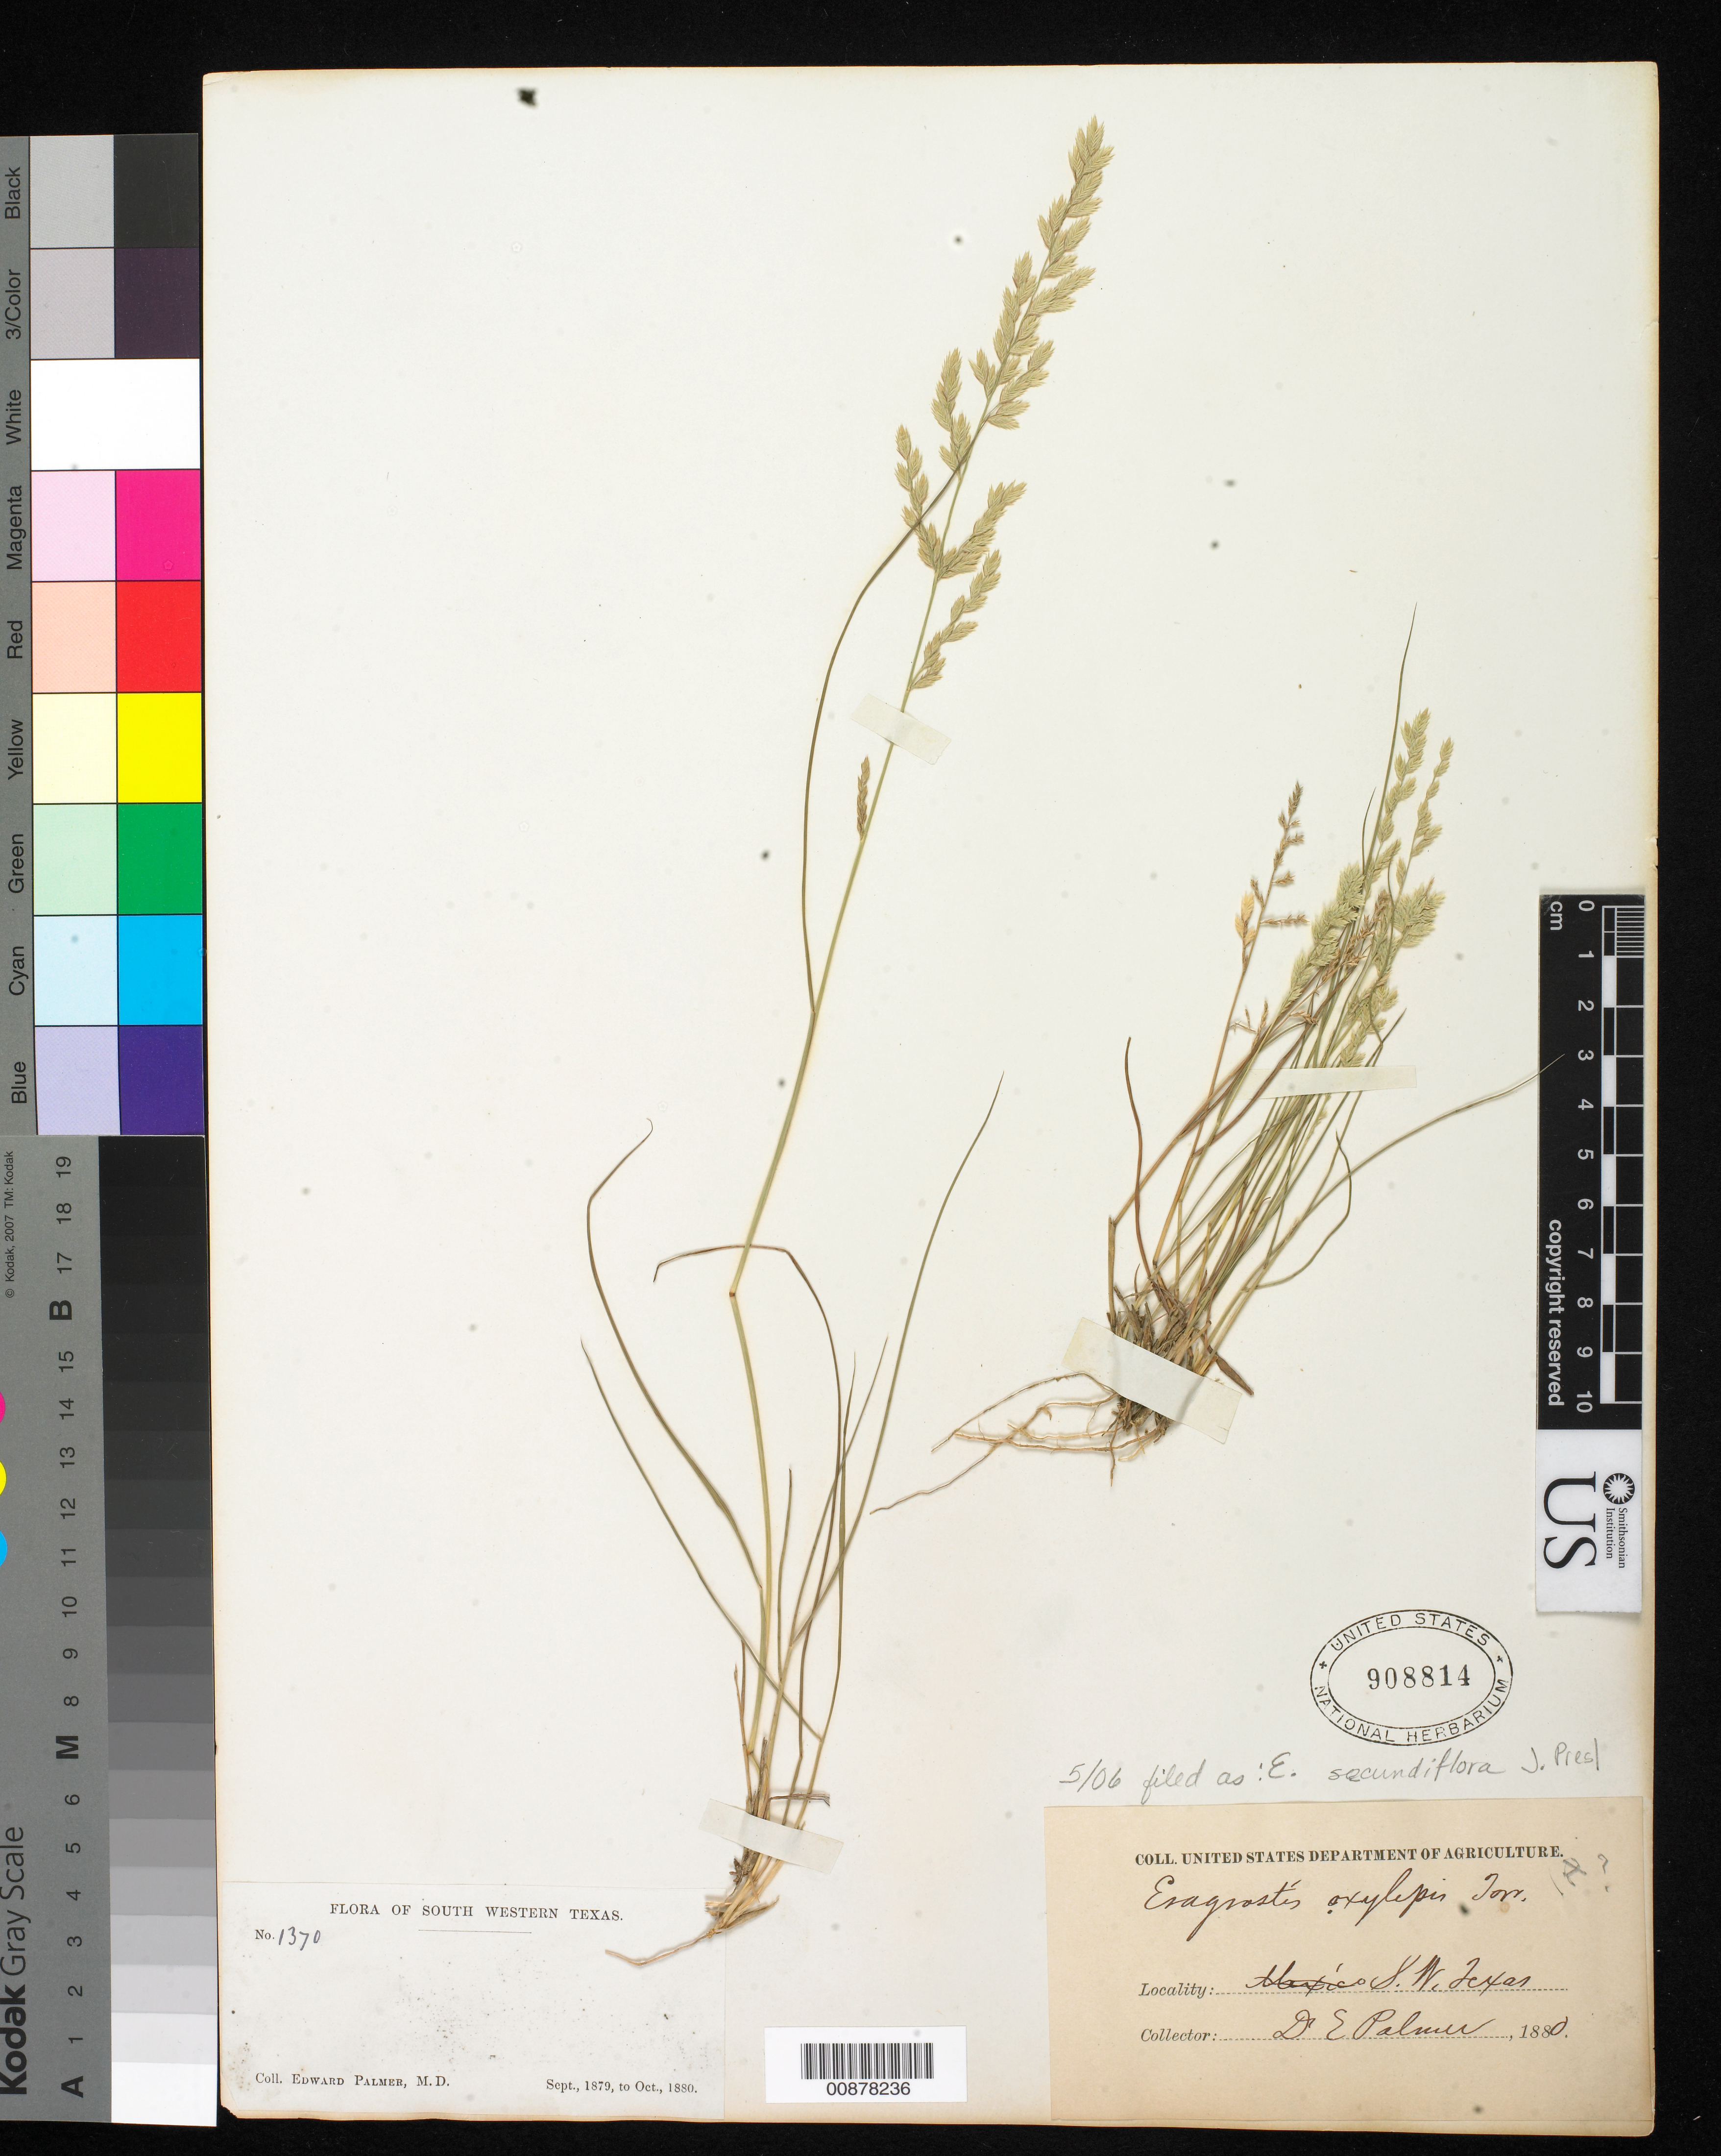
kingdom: Plantae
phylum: Tracheophyta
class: Liliopsida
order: Poales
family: Poaceae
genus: Eragrostis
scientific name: Eragrostis secundiflora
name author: J. Presl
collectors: E. Palmer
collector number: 1370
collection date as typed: Sep 1879 to -- Oct 1880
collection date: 1879-09/1880-10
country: United States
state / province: Texas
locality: South Western Texas.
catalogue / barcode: US 908814